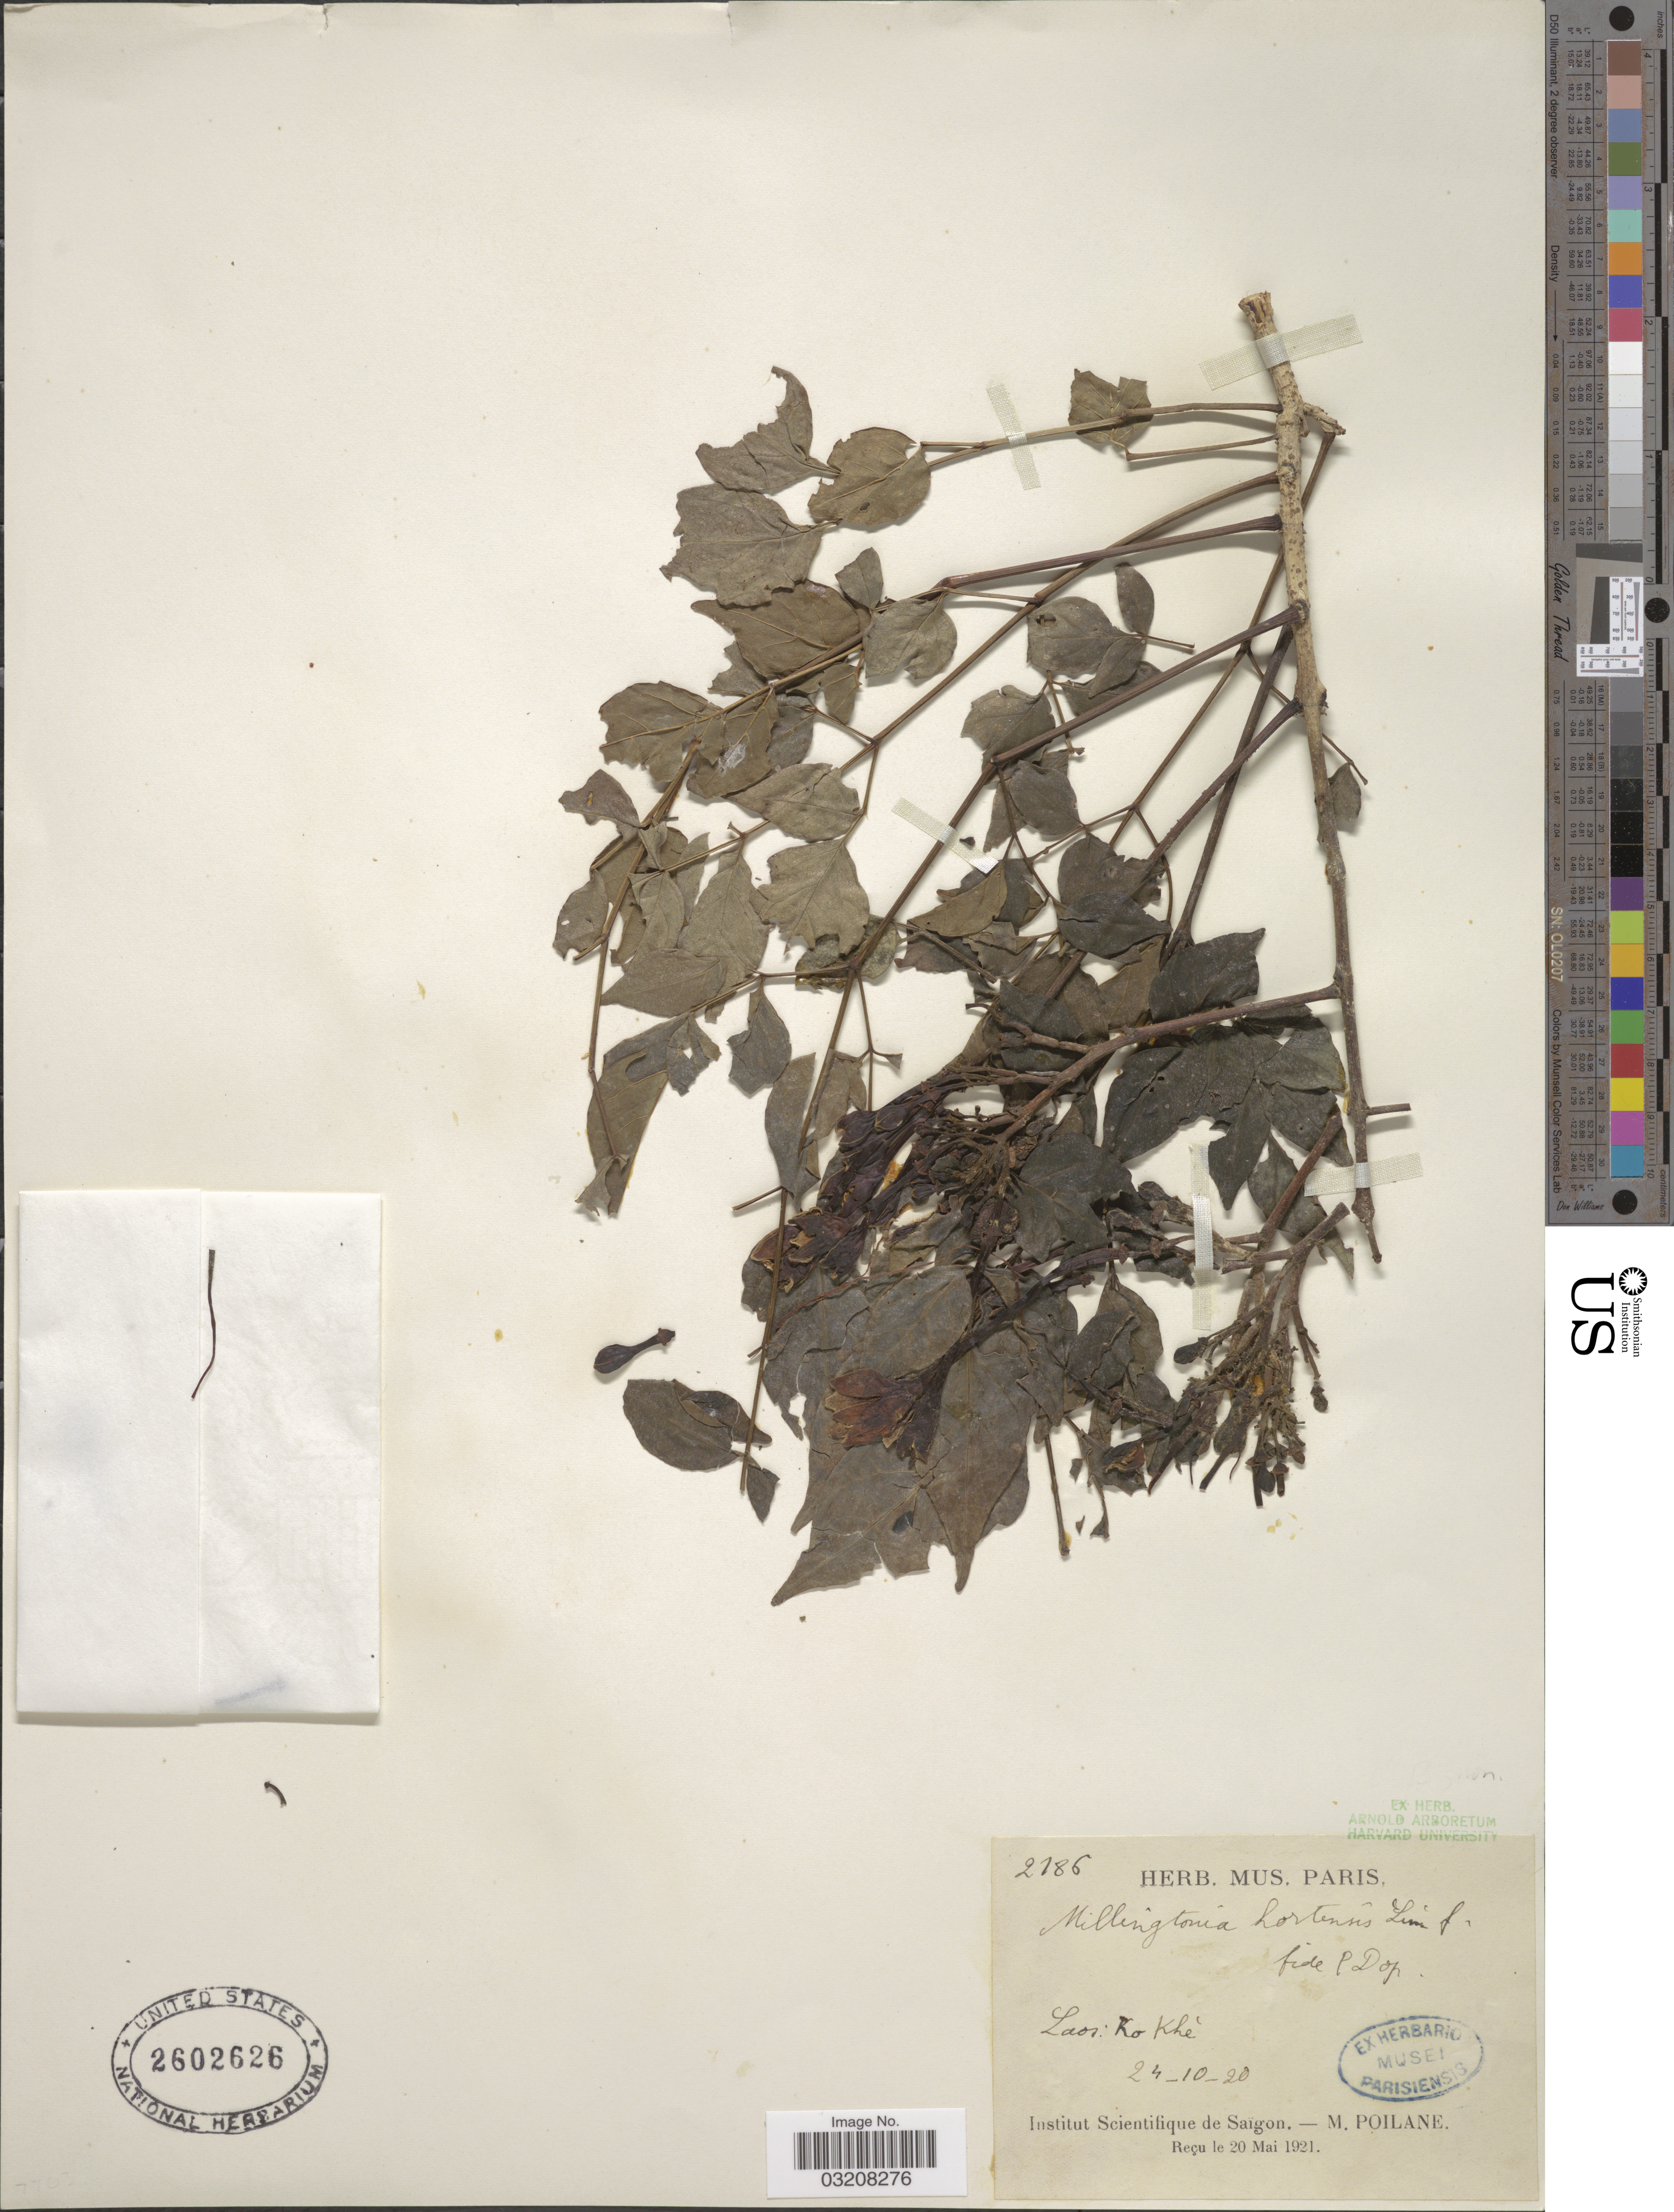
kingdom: Plantae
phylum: Tracheophyta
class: Magnoliopsida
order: Lamiales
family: Bignoniaceae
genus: Millingtonia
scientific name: Millingtonia hortensis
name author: L. f.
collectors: M. Poilane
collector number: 2186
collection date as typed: Transcribed d/m/y: 24/10/20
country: Laos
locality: Ko [interpreted] Khé.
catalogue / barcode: US 2602626